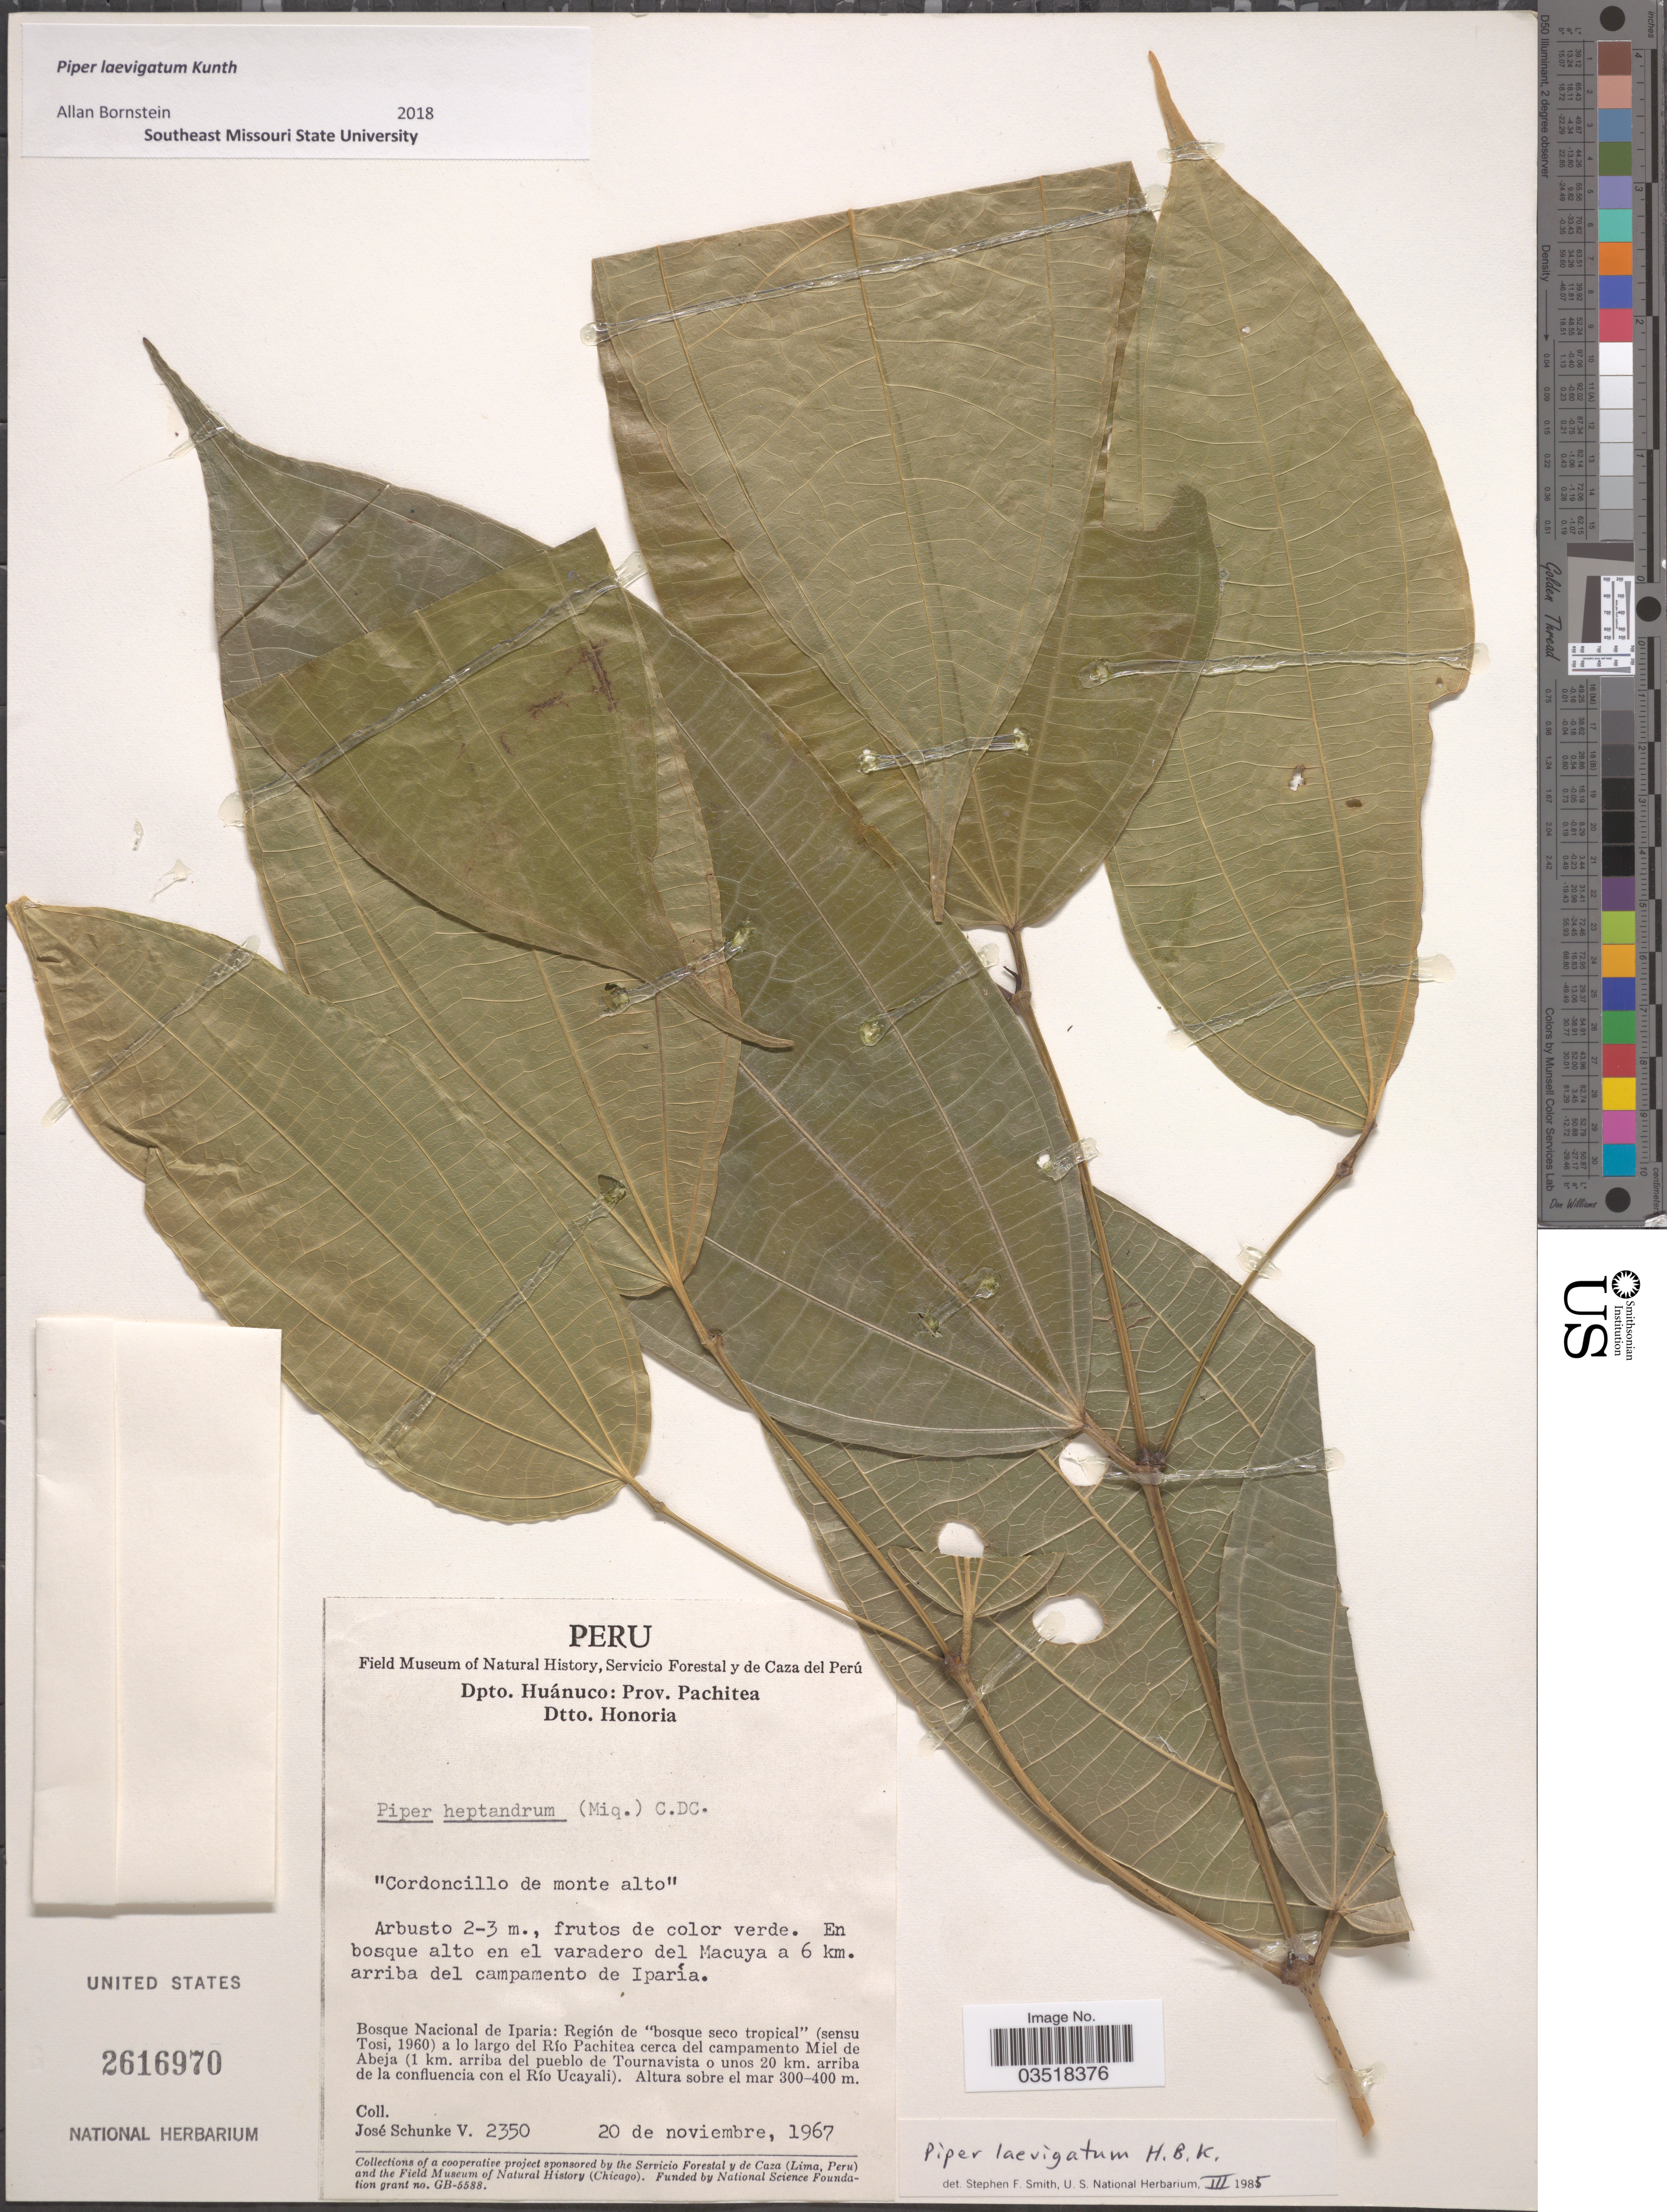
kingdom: Plantae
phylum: Tracheophyta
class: Magnoliopsida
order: Piperales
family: Piperaceae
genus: Piper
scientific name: Piper laevigatum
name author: Kunth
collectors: J. Schunke Vigo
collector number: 2350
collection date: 1967-11-20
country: Peru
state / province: Huánuco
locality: Dpto. Huánuco: Prov. Pachitea, Dtto. Honoria. En bosque alto en el varadero del Macuya a 6 km. arriba del campamento de Iparía. Bosque Nacional de Iparia: Región de "bosque seco tropical" (sensu Tosi, 1960) a lo largo del Río Pachitea cerca del campamento Miel de Abeja (1 km. arriba del pueblo de Tournavista o unos 20 km. arriba de la confluencia con el Río Ucayali).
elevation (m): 300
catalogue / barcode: US 2616970